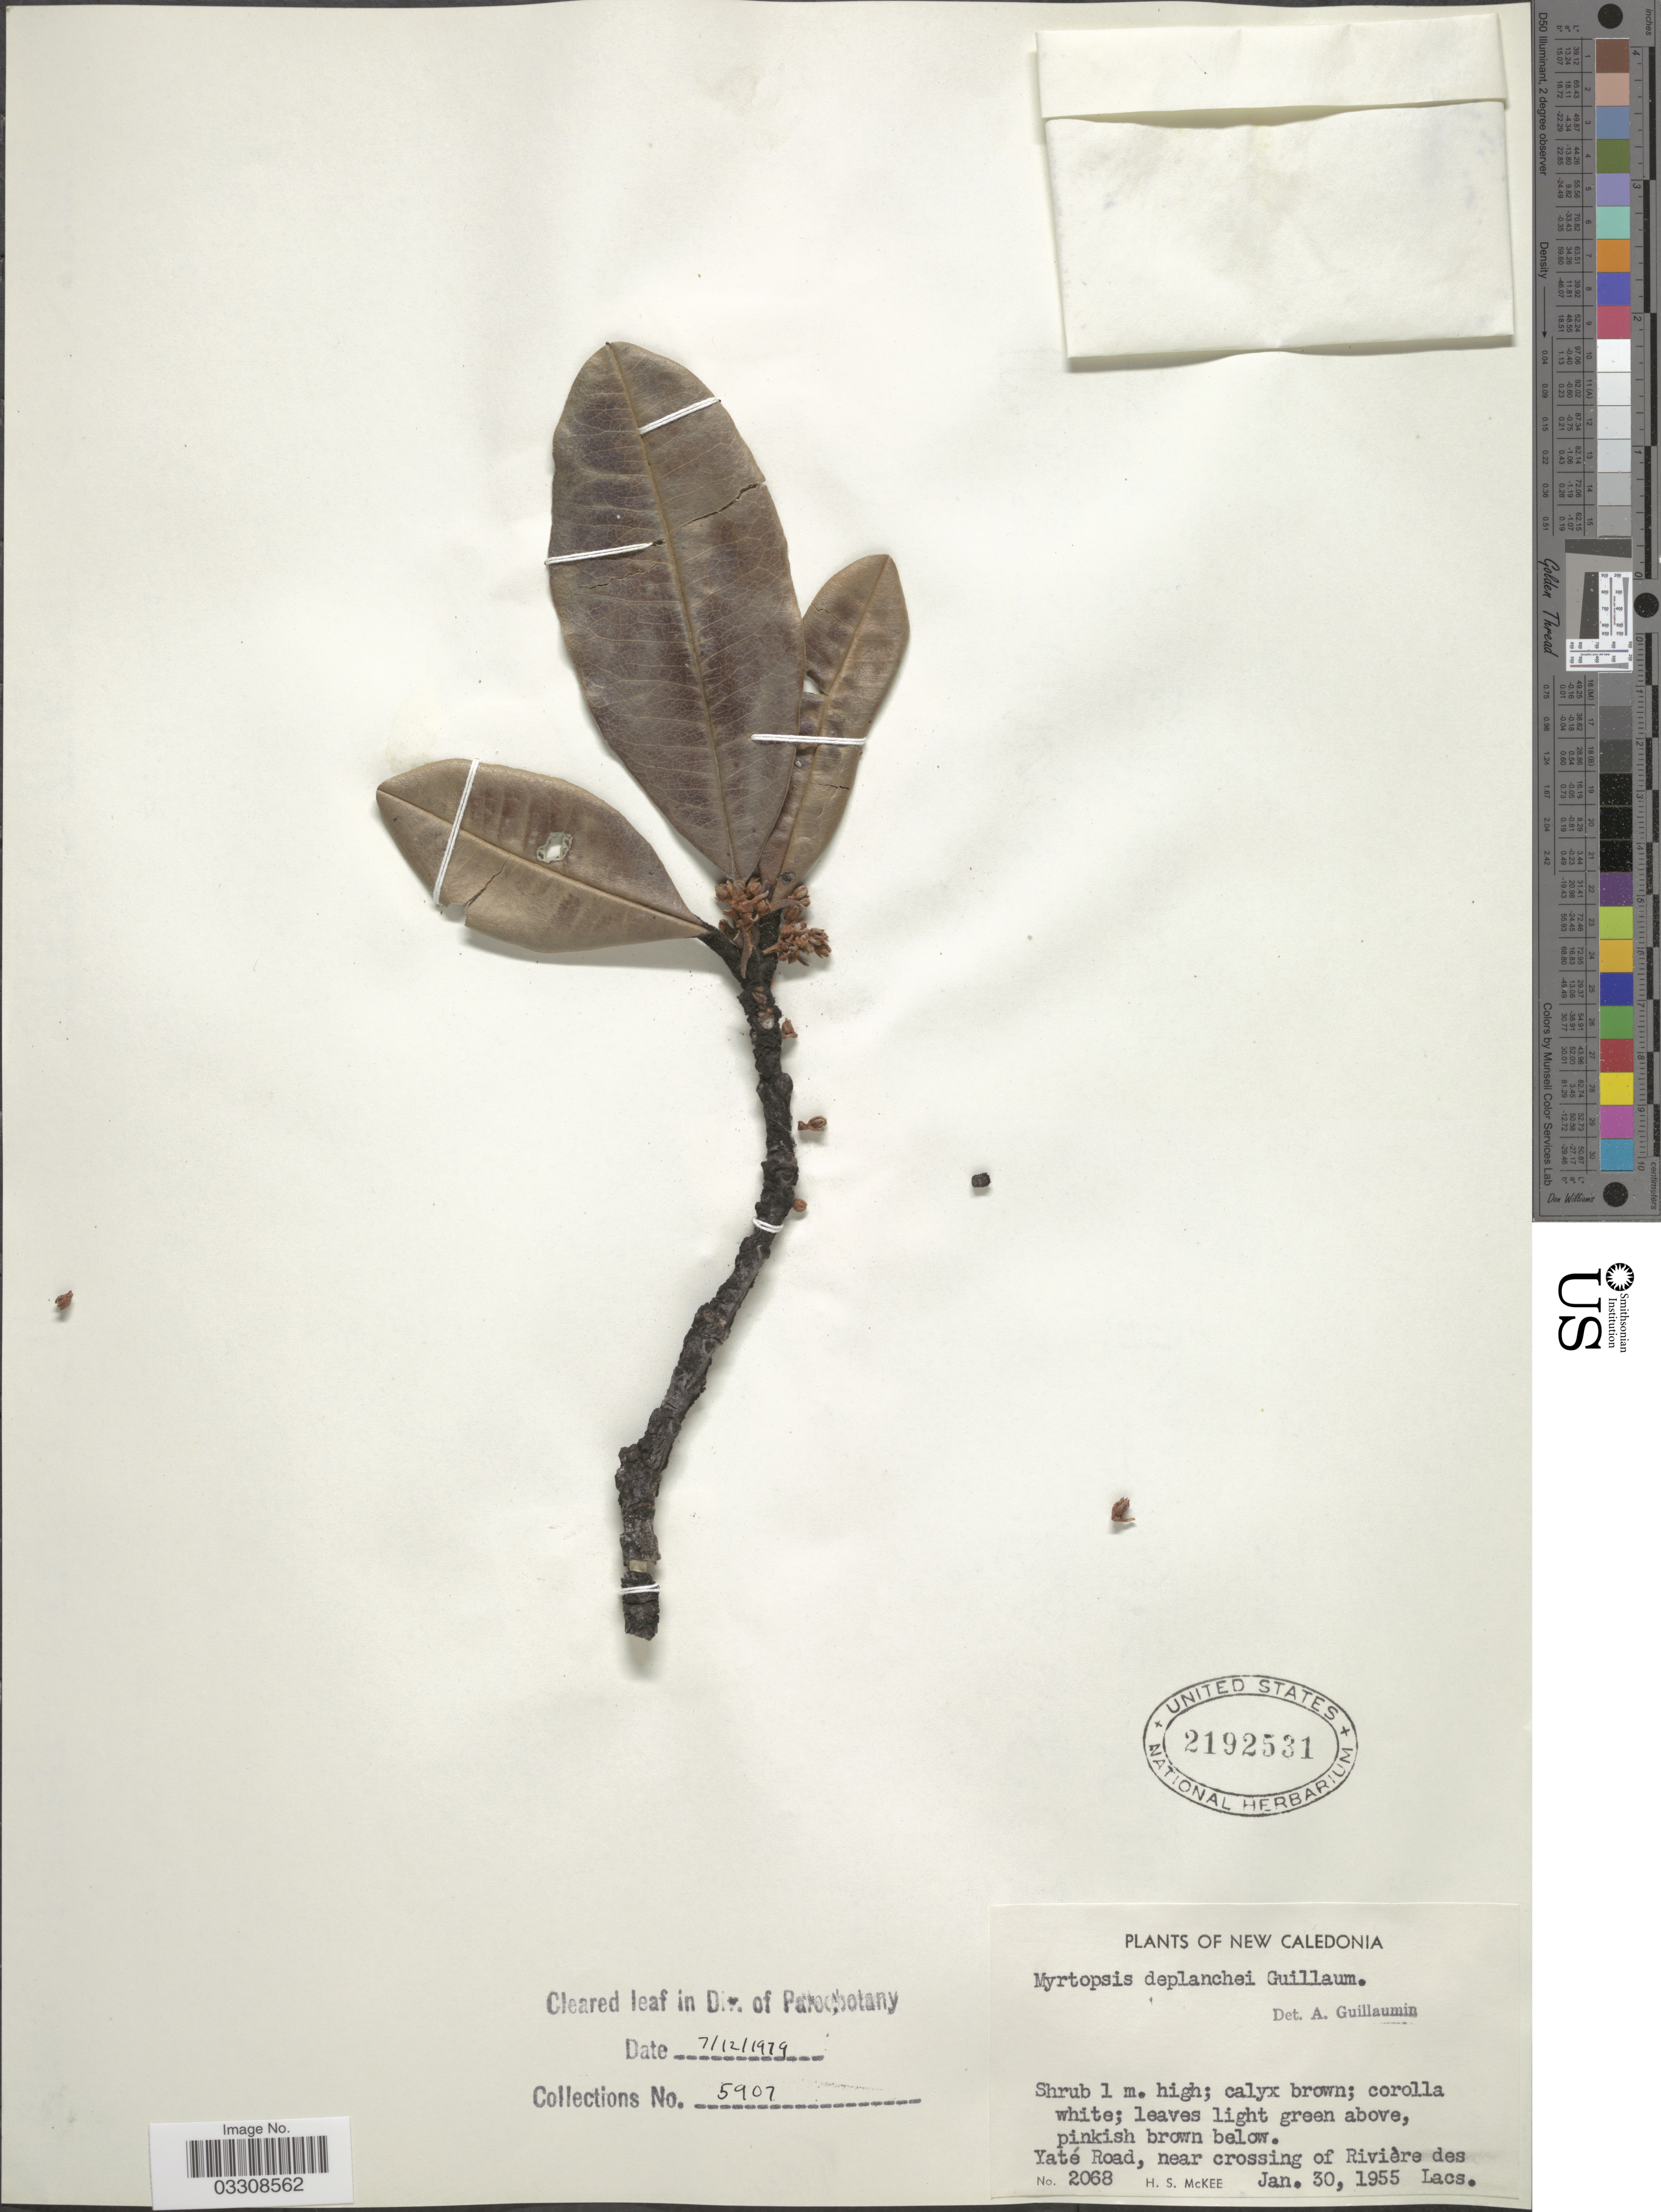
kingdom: Plantae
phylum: Tracheophyta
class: Magnoliopsida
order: Sapindales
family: Rutaceae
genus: Myrtopsis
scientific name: Myrtopsis deplanchei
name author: (Baill.) Guillaumin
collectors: H. S. McKee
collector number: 2068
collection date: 1955-01-30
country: New Caledonia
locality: Yaté Road, near crossing of Rivière des Lacs.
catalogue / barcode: US 2192531